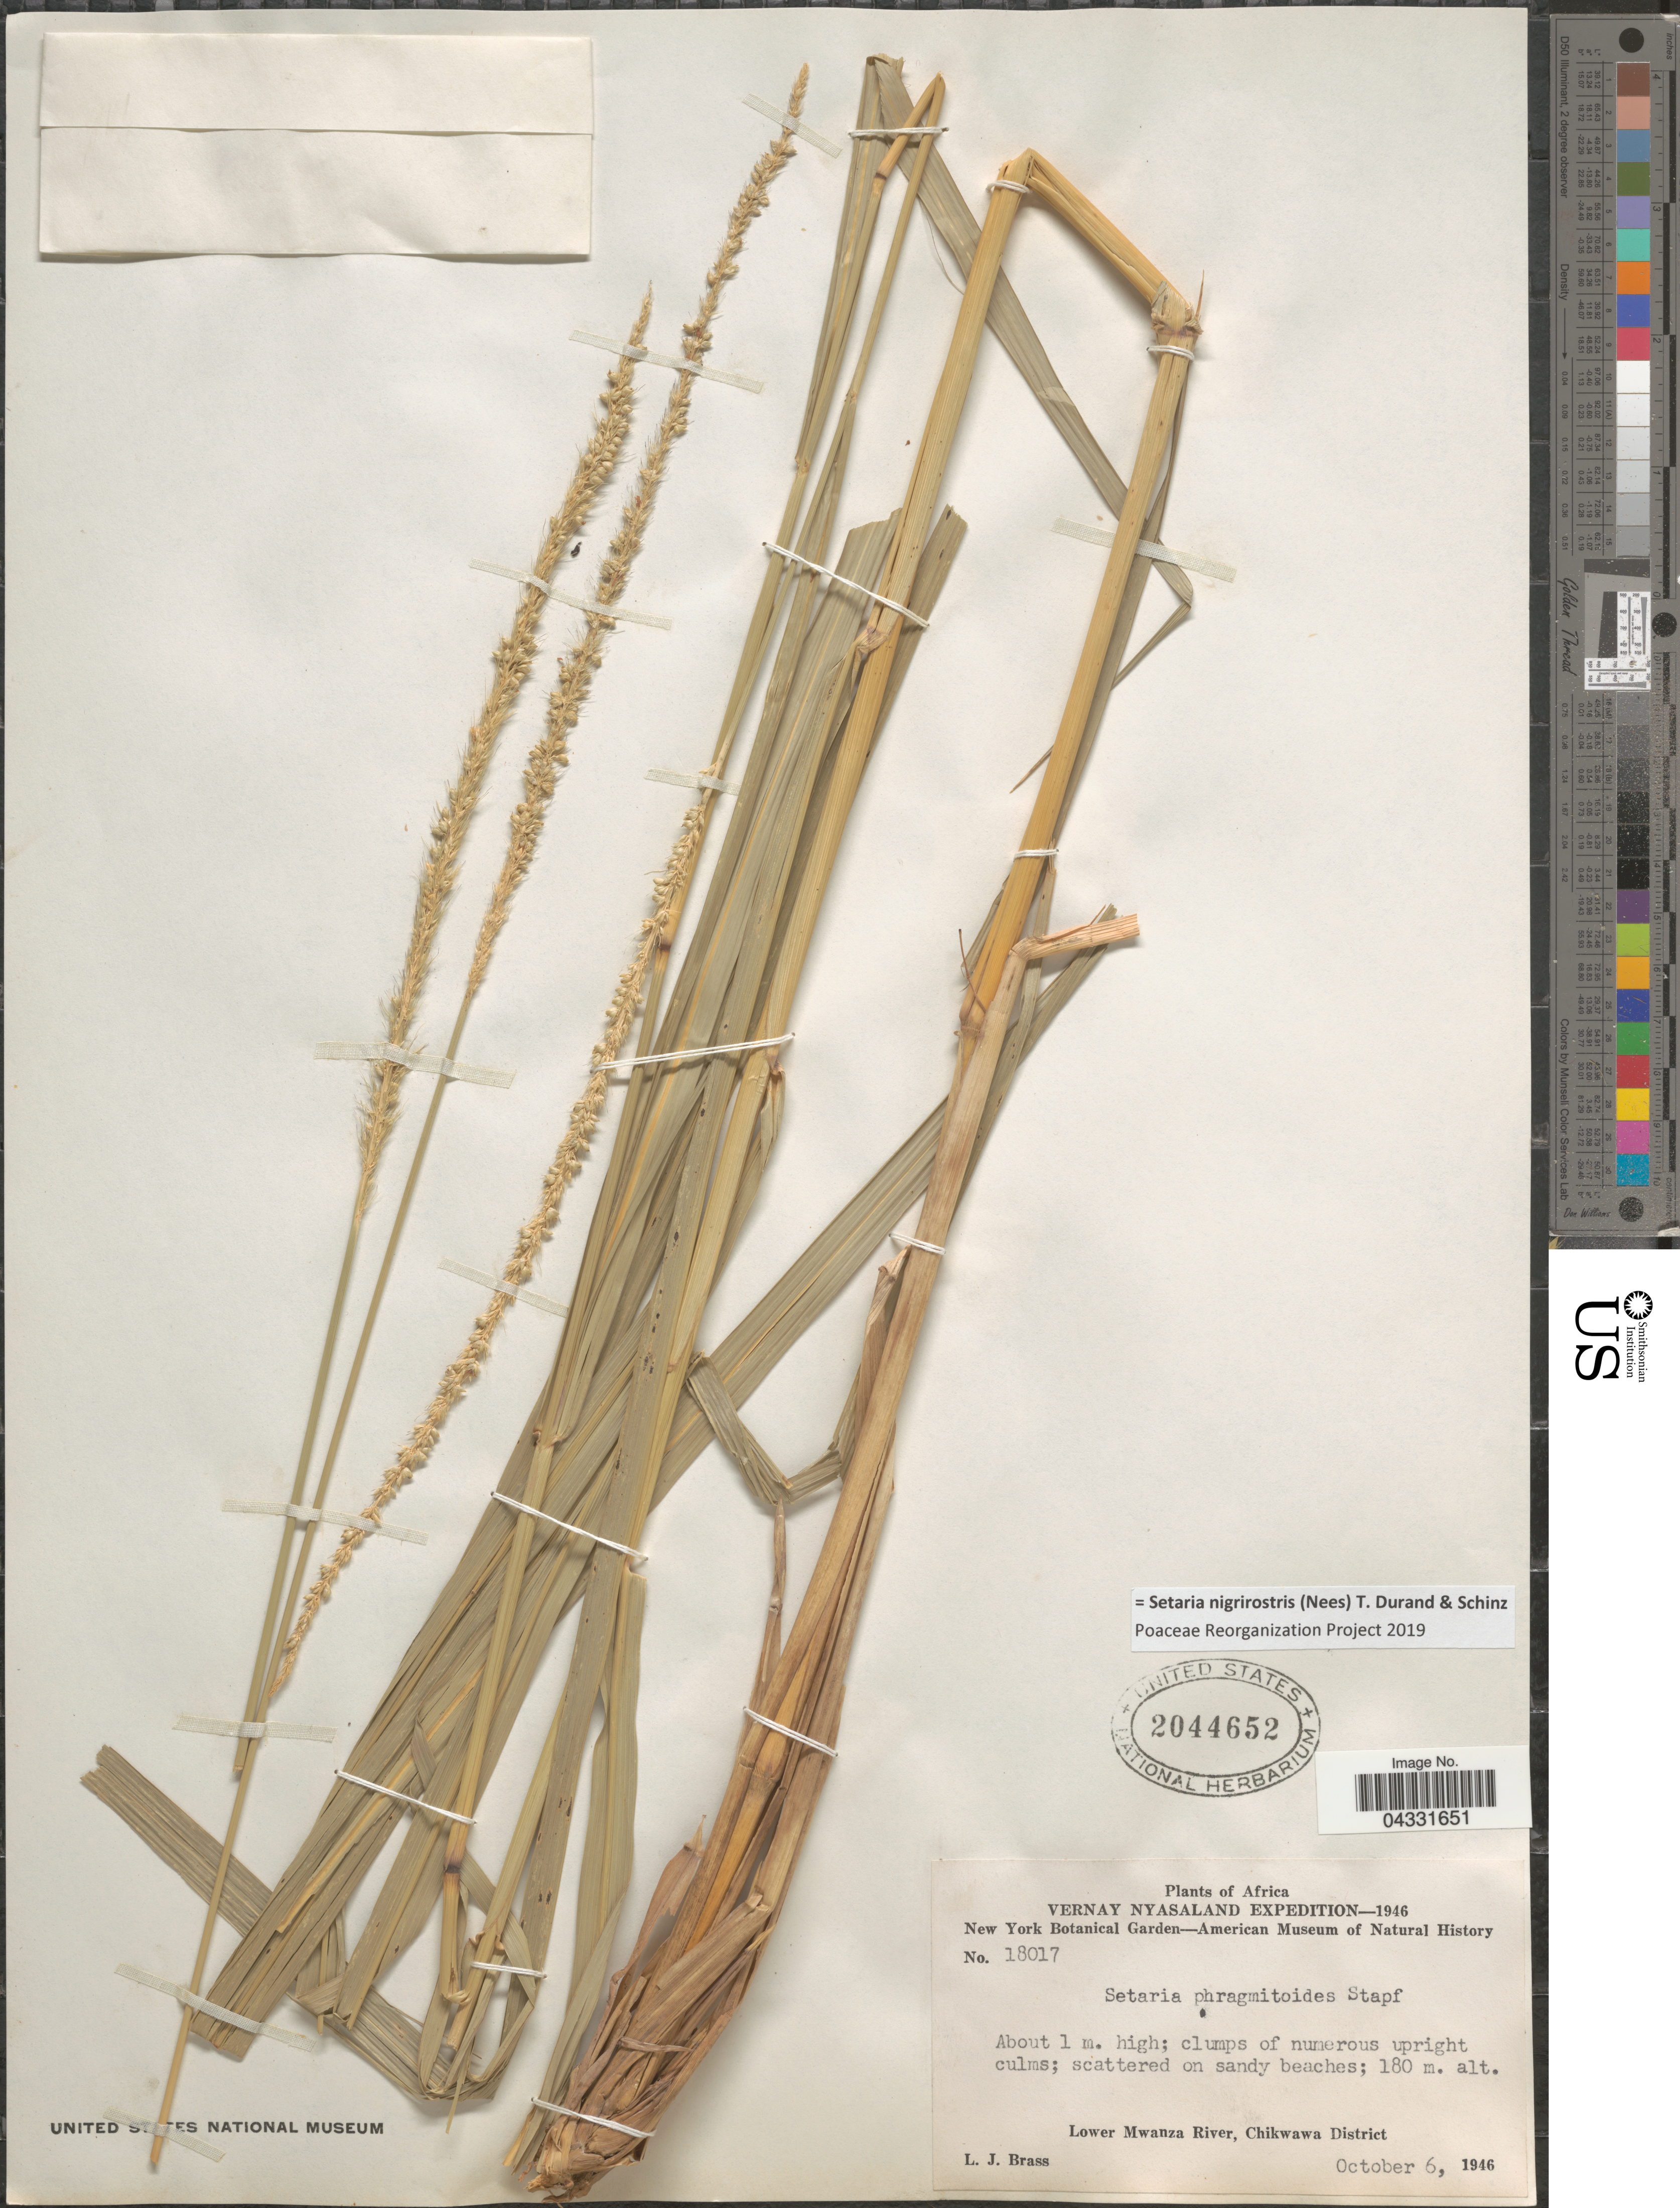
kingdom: Plantae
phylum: Tracheophyta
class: Liliopsida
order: Poales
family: Poaceae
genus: Setaria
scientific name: Setaria nigrirostris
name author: (Nees) Durand & Schinz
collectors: L. J. Brass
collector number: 18017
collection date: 1946-10-06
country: Tanzania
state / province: Mwanza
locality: Vernay Nyasaland Expedition-1946. Lower Mwanza River, Chikwawa District.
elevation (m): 180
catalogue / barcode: US 2044652